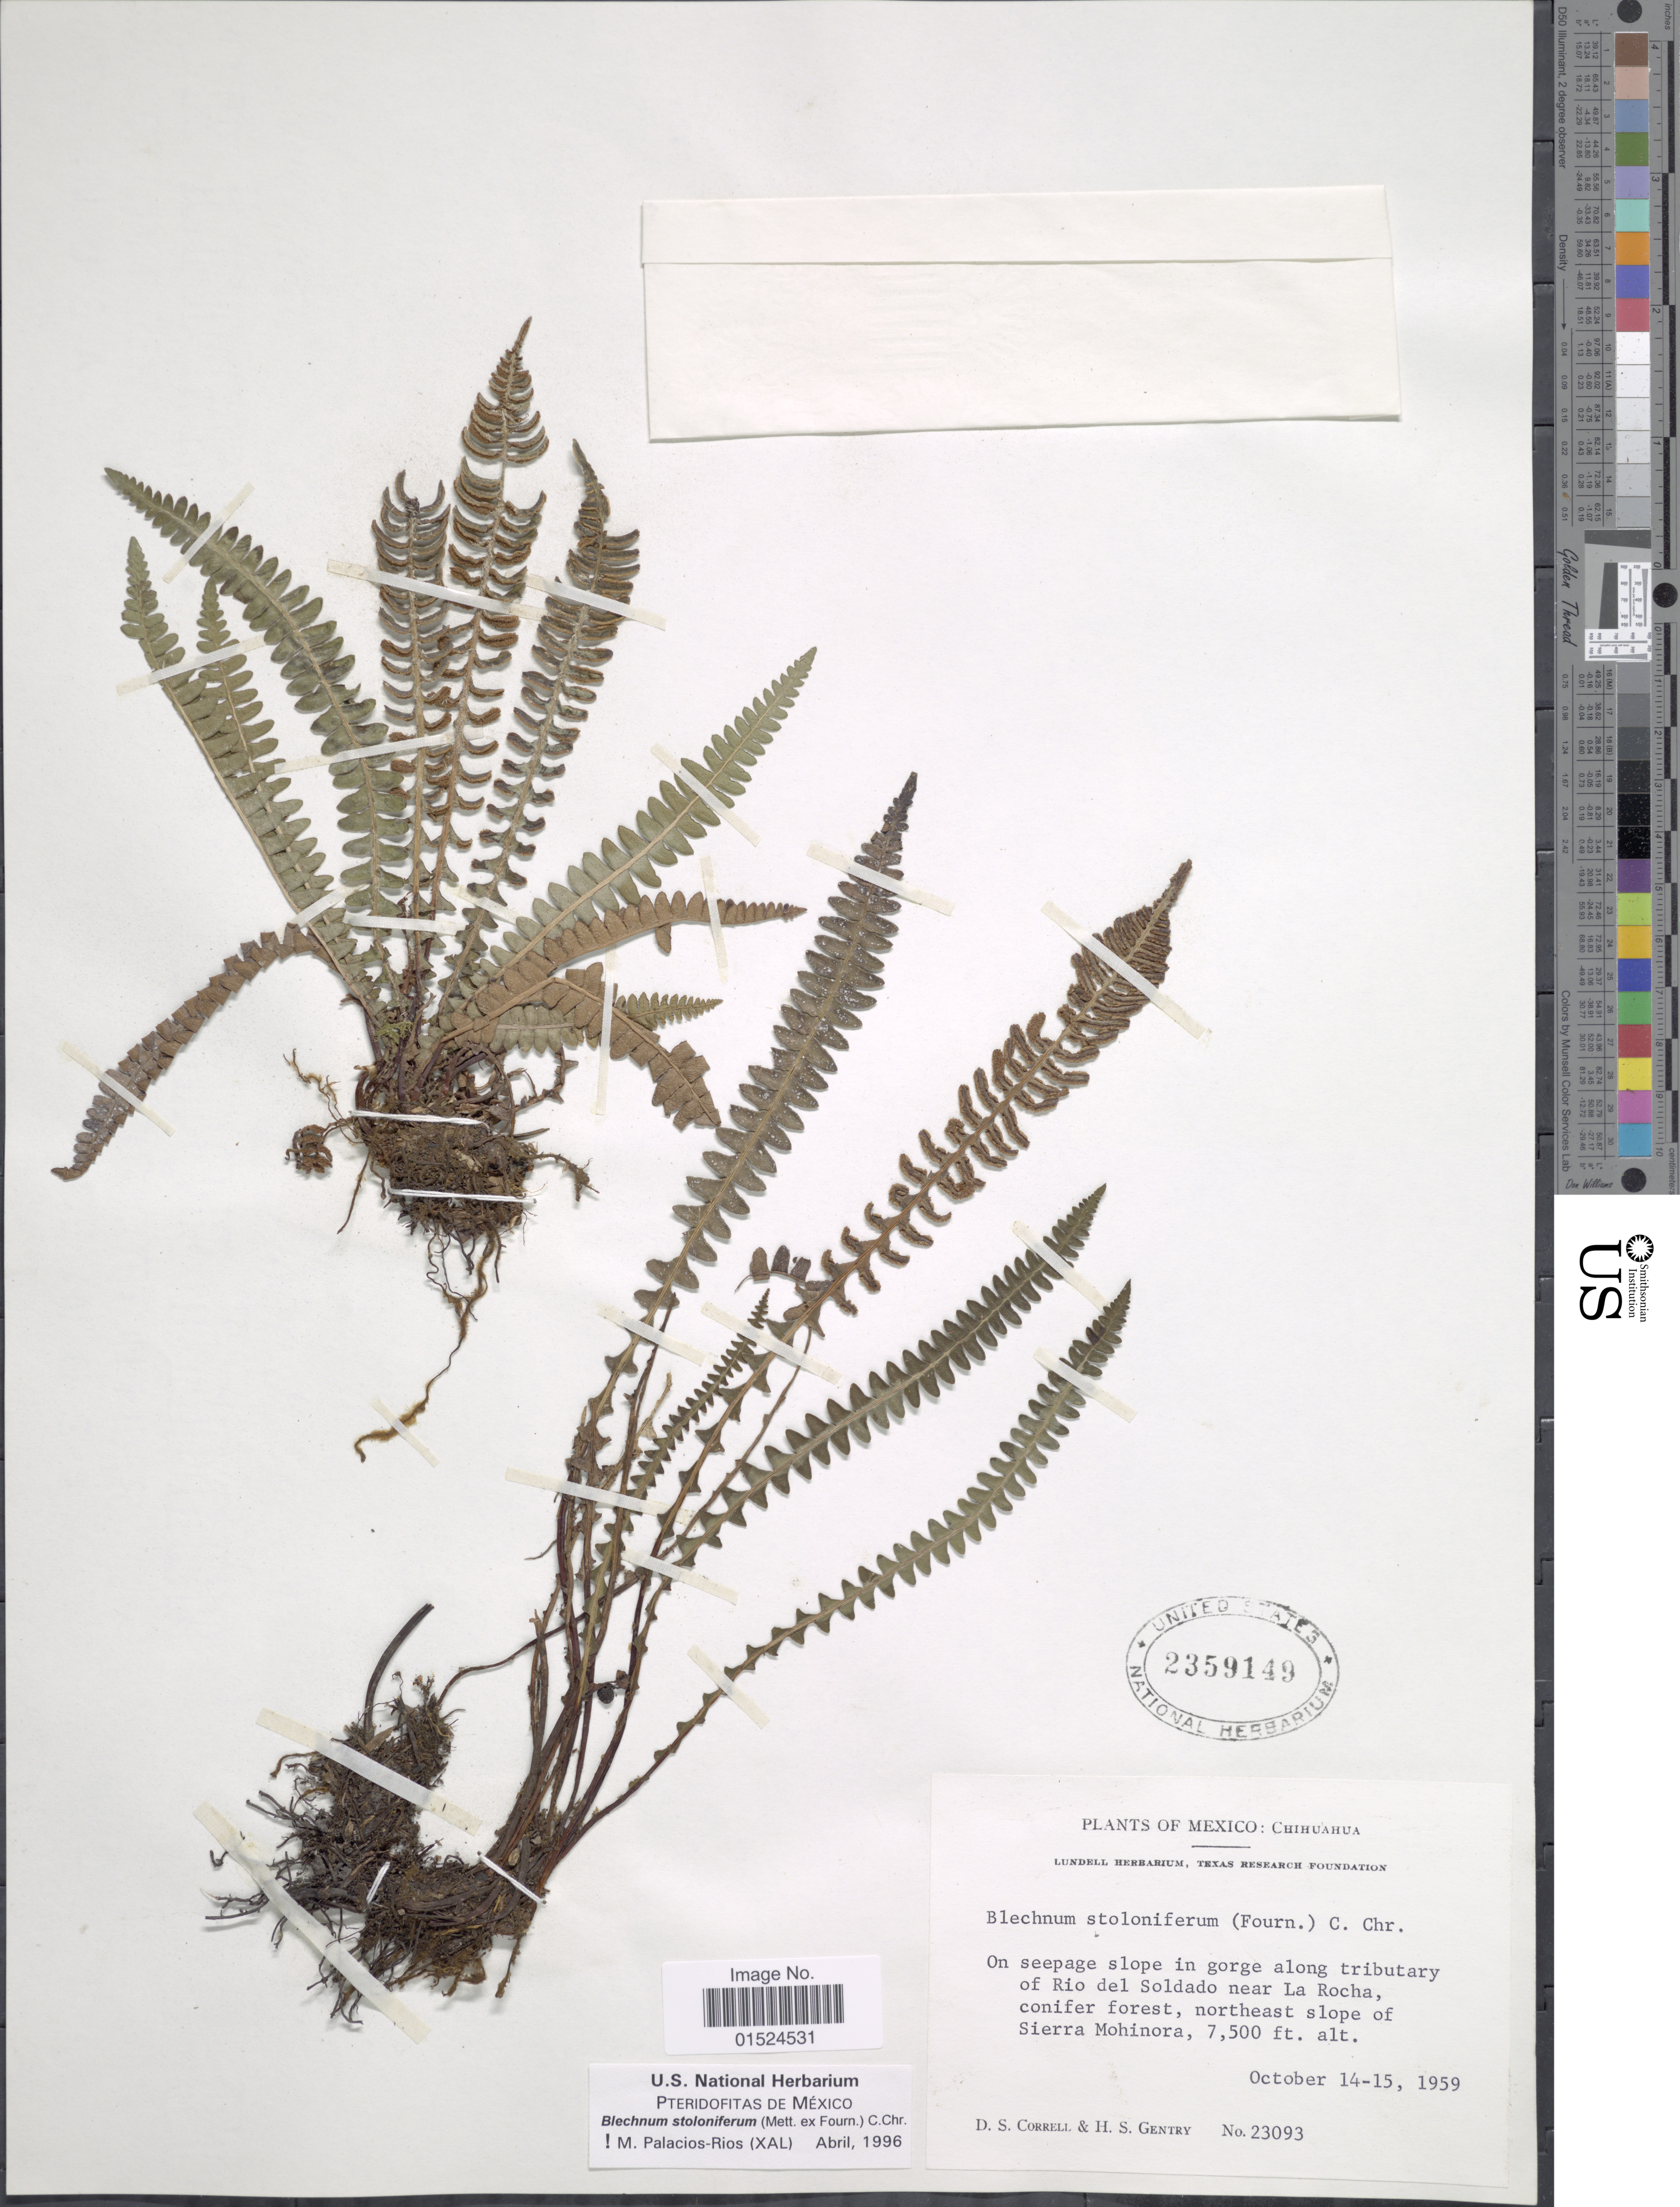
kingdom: Plantae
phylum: Tracheophyta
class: Polypodiopsida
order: Polypodiales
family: Blechnaceae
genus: Blechnum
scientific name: Blechnum stoloniferum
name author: (Mett. ex E. Fourn.) C. Chr.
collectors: D. S. Correll & H. S. Gentry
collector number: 23093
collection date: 1959-10-14/1959-10-15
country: Mexico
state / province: Chihuahua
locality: On seepage slope in gorge along tributary of Rio del Soldado near La Rocha, conifer forest, northeast slope of Sierra Mohinora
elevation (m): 2286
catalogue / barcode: US 2359149